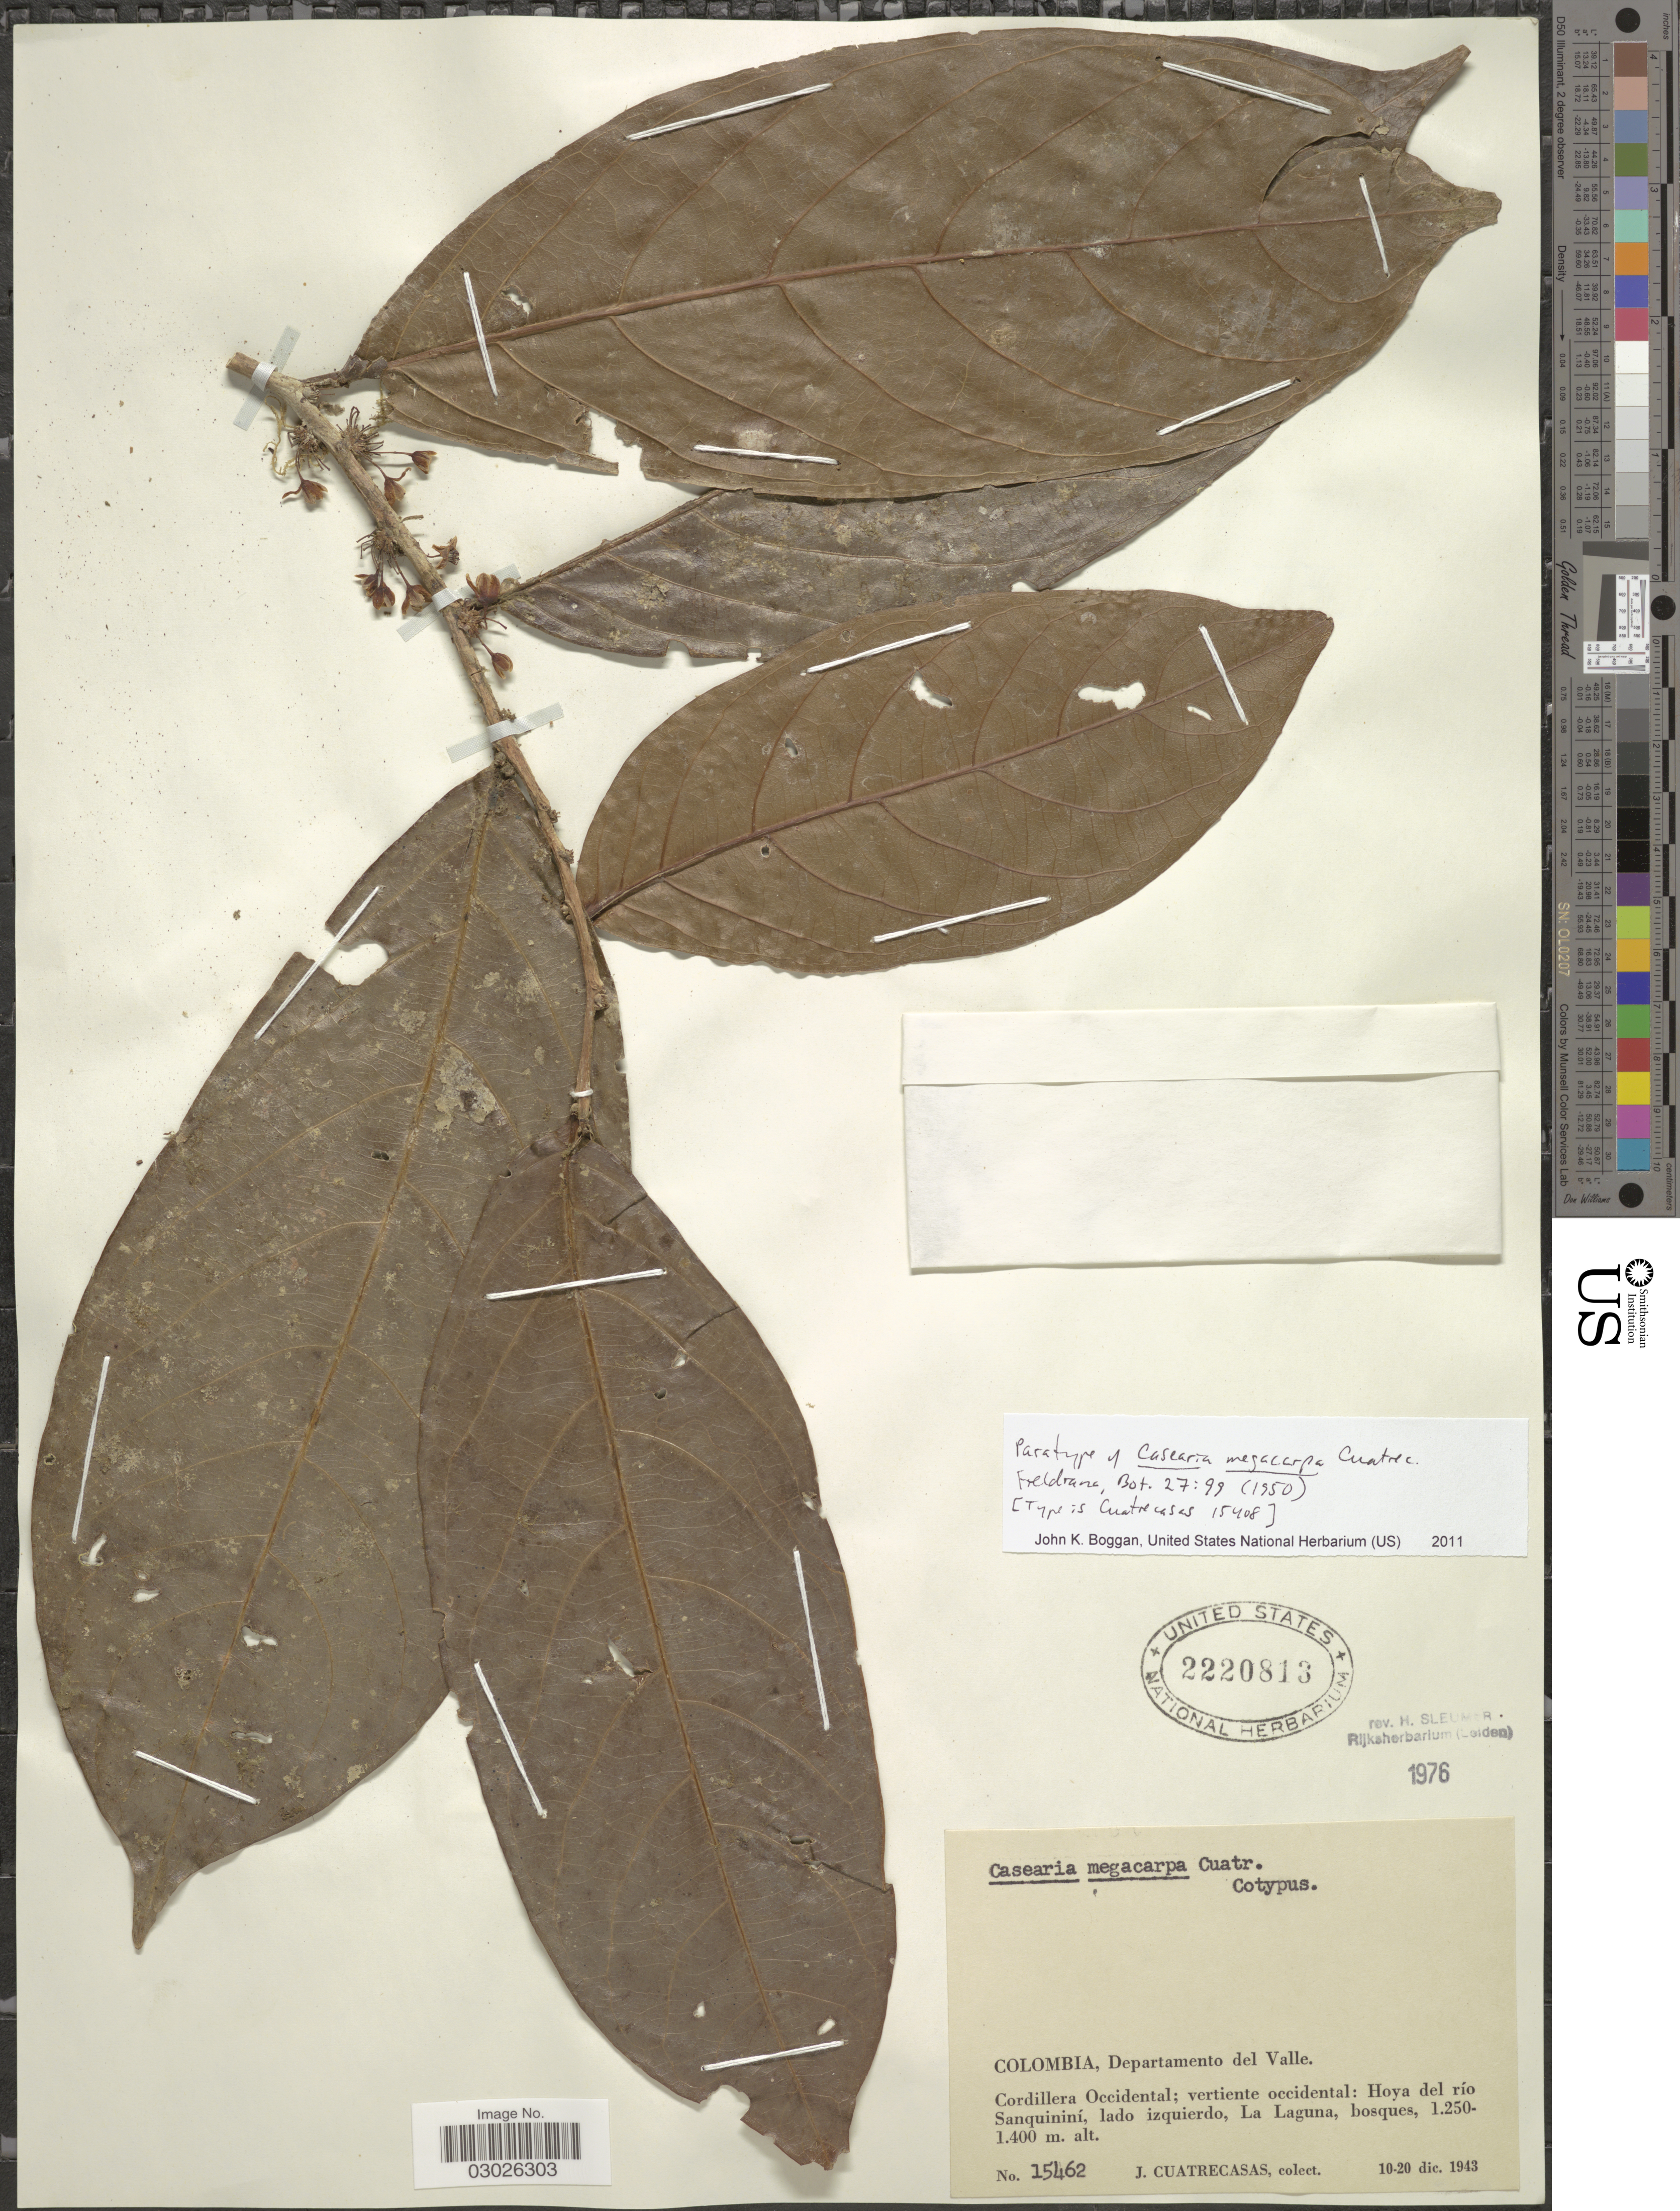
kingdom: Plantae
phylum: Tracheophyta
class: Magnoliopsida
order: Malpighiales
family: Salicaceae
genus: Casearia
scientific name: Casearia megacarpa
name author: Cuatrec.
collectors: J. Cuatrecasas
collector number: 15462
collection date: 1943-12-10/1943-12-20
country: Colombia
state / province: Valle del Cauca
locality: Departamento del Valle. Cordillera Occidental; vertiente occidental: Hoya del río Sanquininí, lado izquierdo, La Laguna.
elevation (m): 1250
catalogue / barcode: US 2220813